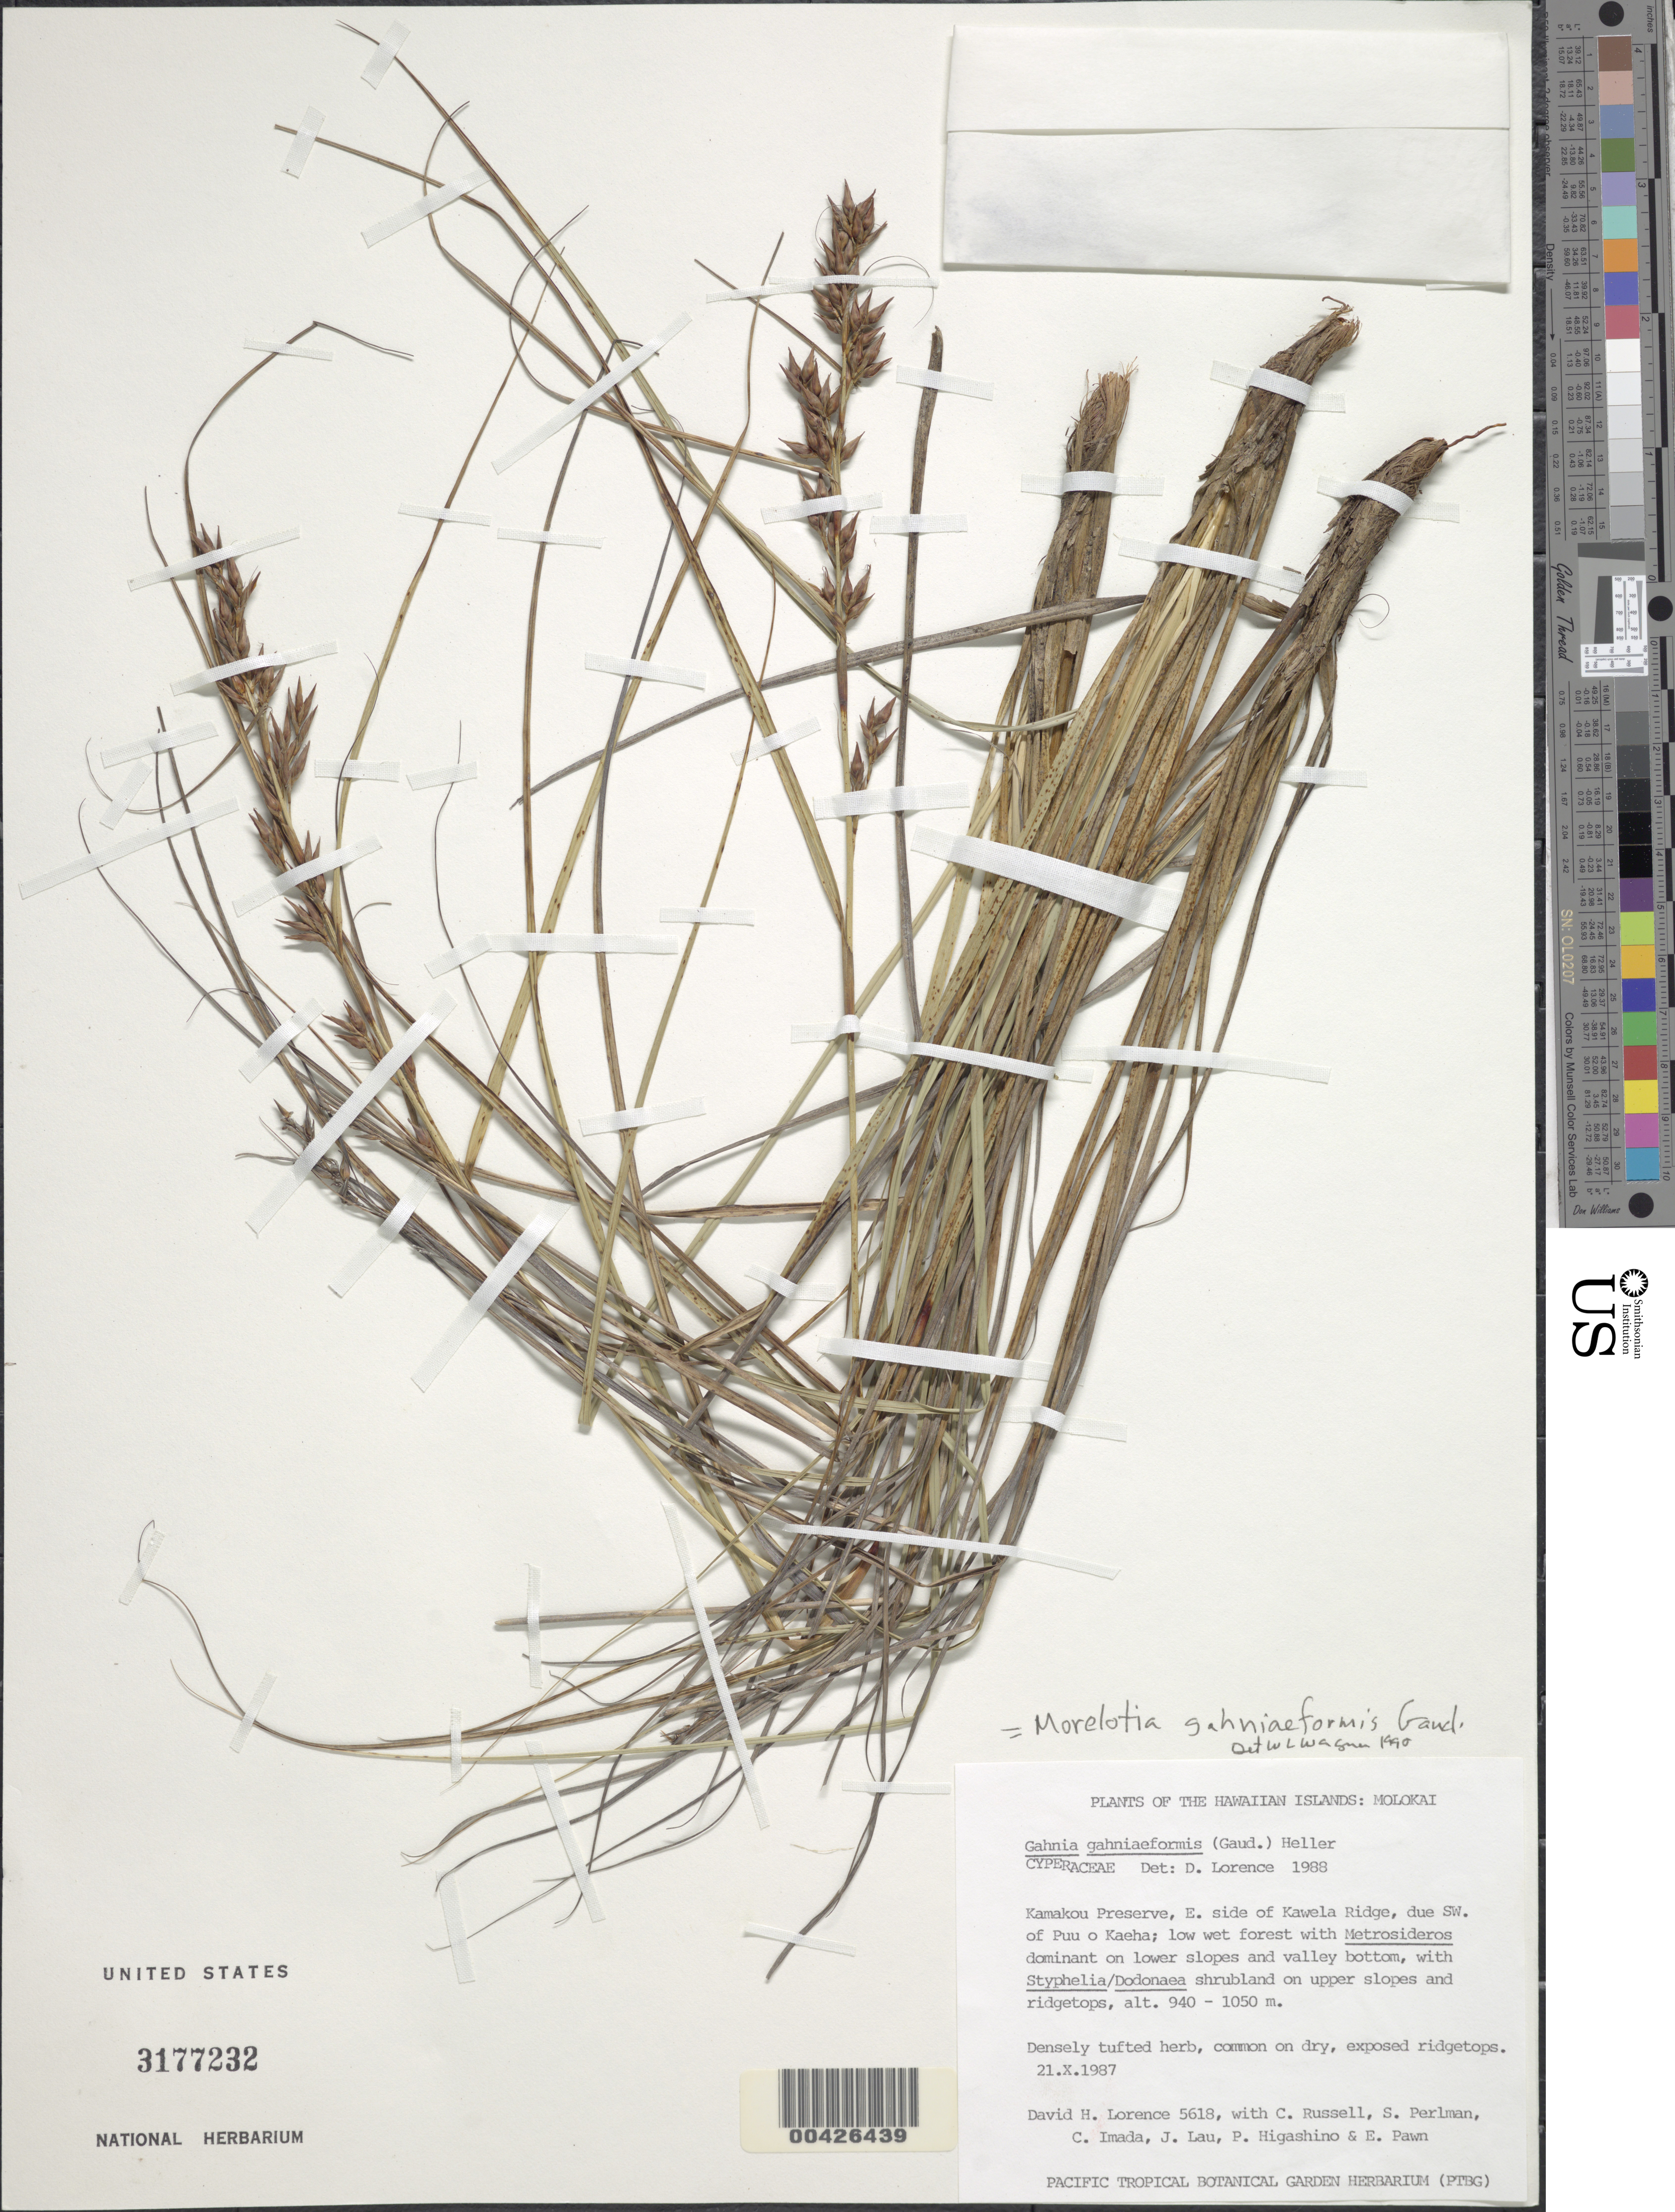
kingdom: Plantae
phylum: Tracheophyta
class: Liliopsida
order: Poales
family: Cyperaceae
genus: Morelotia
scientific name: Morelotia gahniiformis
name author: Gaudich.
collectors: D. Lorence, C. Russell, S. P. Perlman, C. Imada, J. Lau & etc.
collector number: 5618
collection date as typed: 21 Oct 1987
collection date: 1987-10-21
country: United States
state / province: Hawaii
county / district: Maui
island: Moloka'i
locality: Kamakou Preserve, E side of Kawela Ridge, due SW of Puu o Kaeha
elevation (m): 940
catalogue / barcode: US 3177232